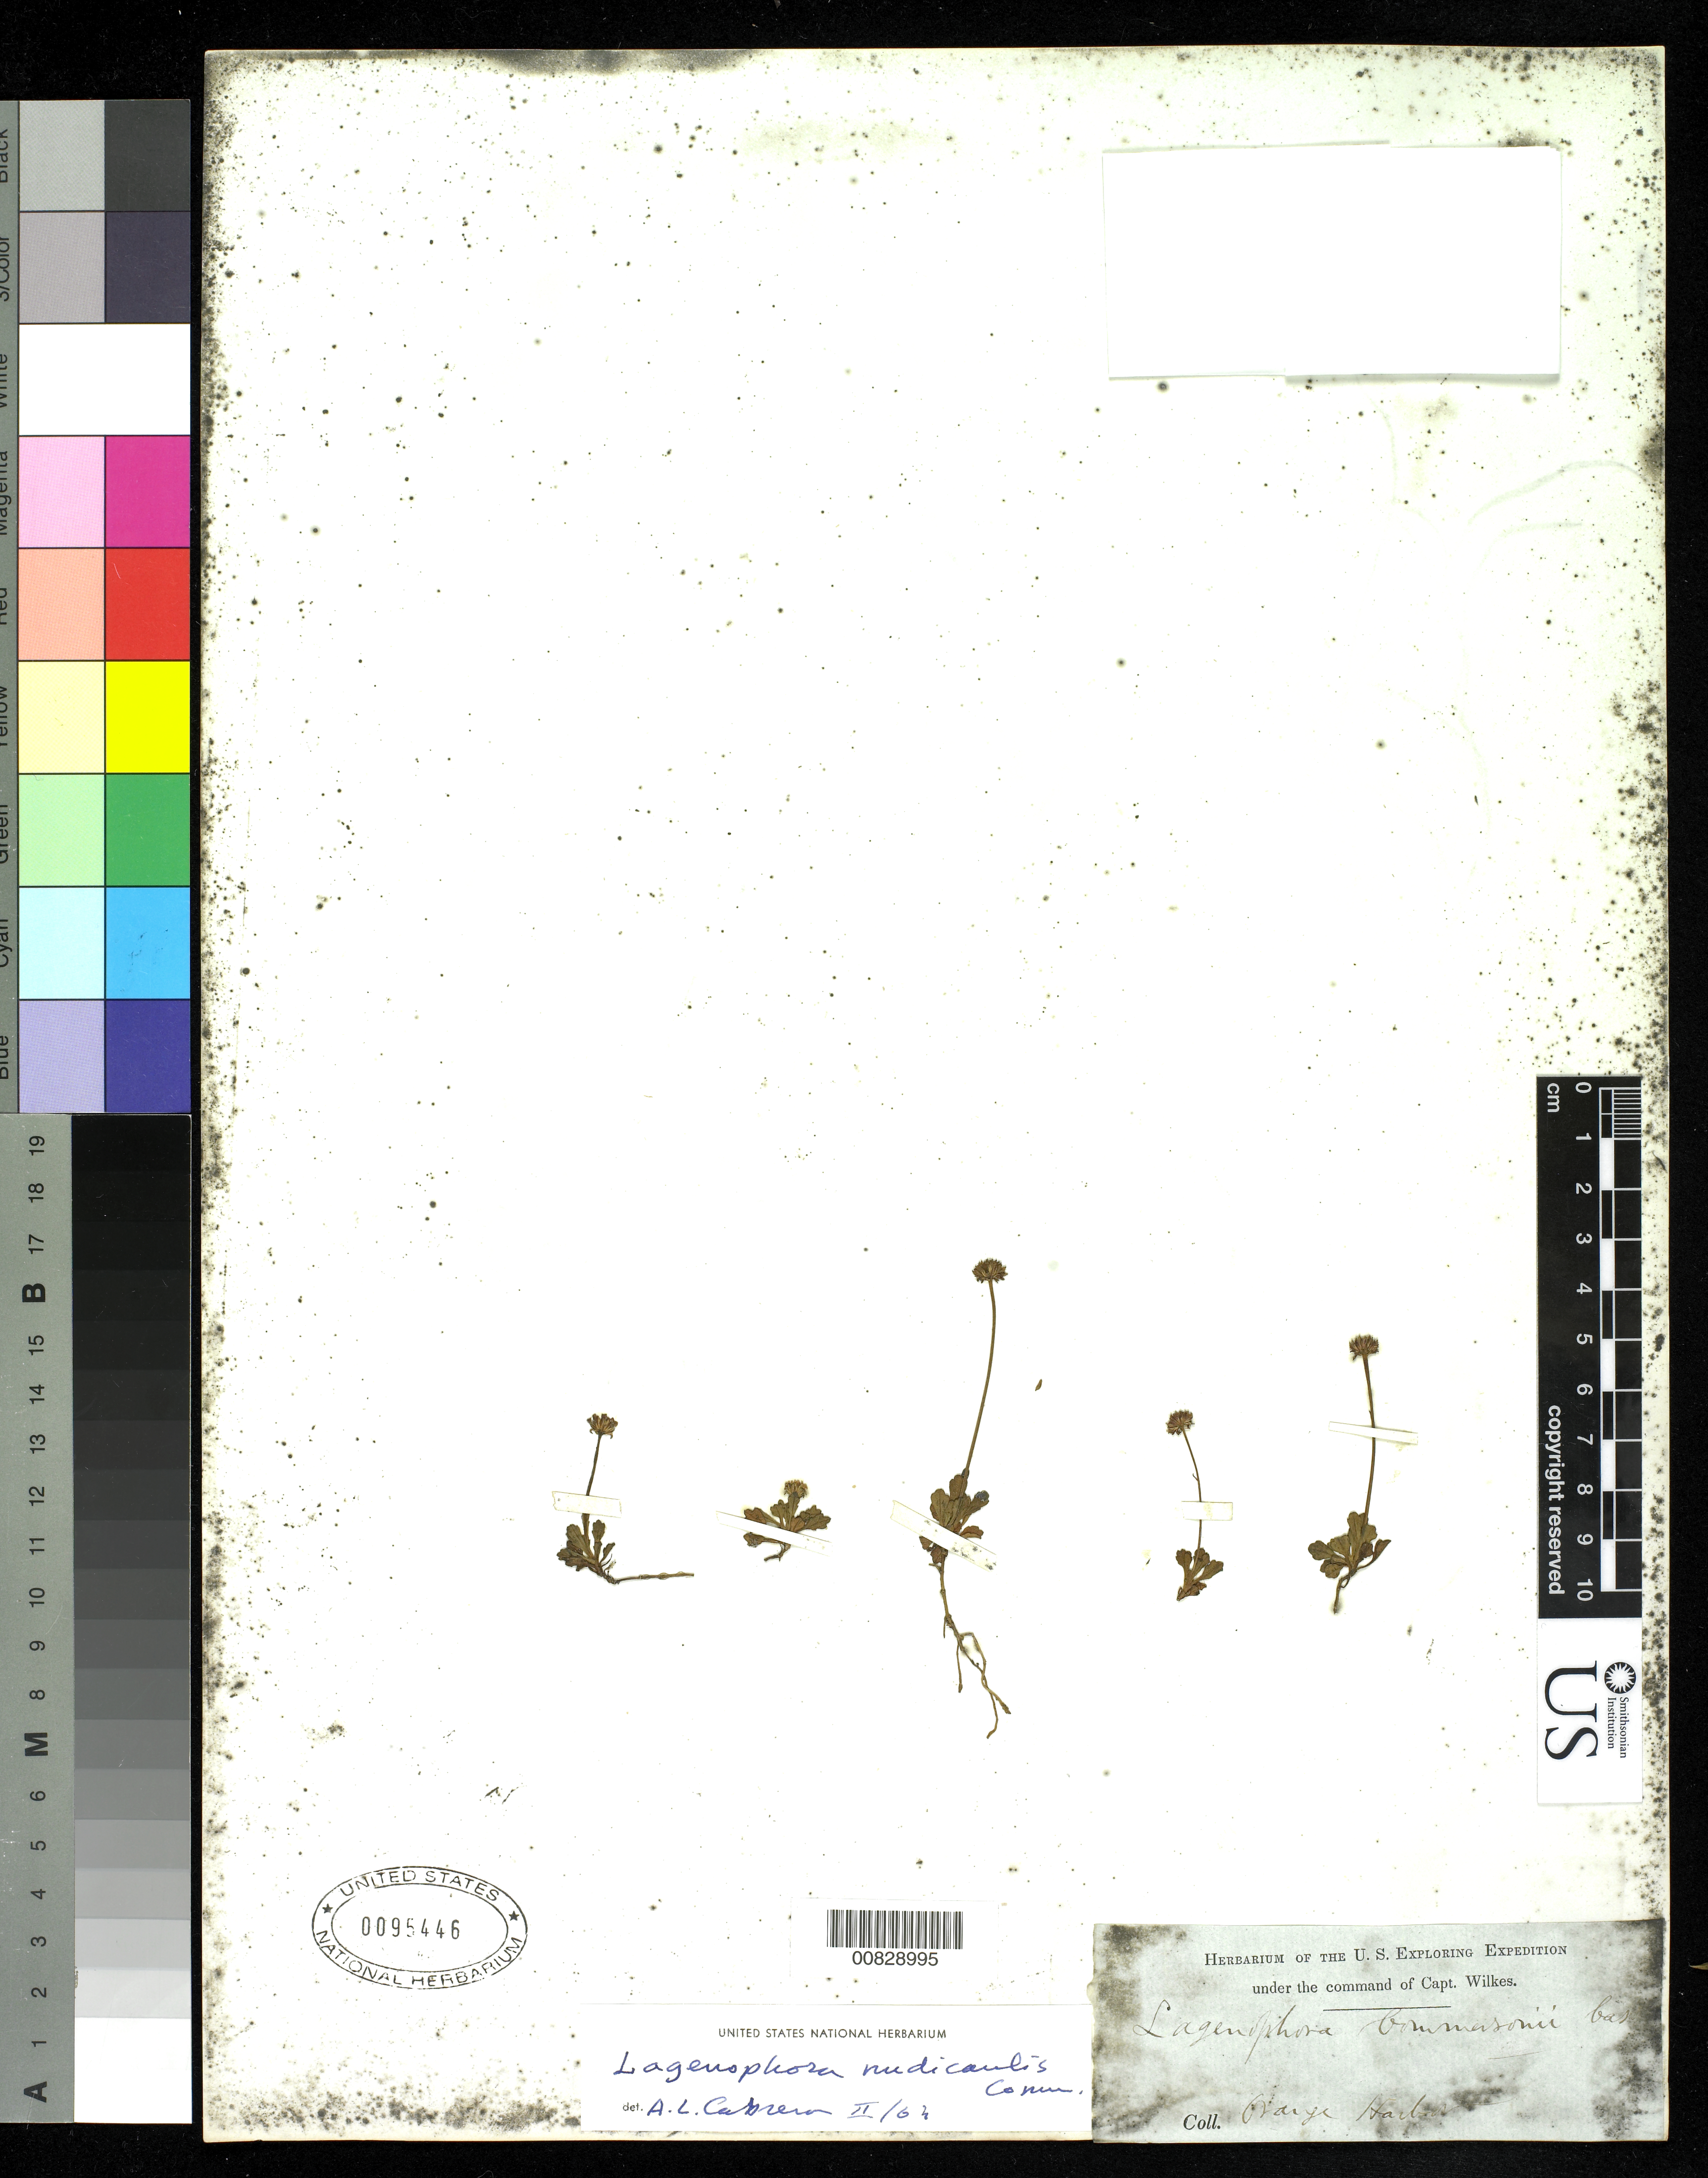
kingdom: Plantae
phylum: Tracheophyta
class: Magnoliopsida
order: Asterales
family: Asteraceae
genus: Lagenophora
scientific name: Lagenophora hirsuta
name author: Poepp. ex Less.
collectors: Wilkes Explor. Exped.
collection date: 1838/1842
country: Argentina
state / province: Tierra del Fuego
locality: Orange Harbor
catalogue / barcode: US 95446